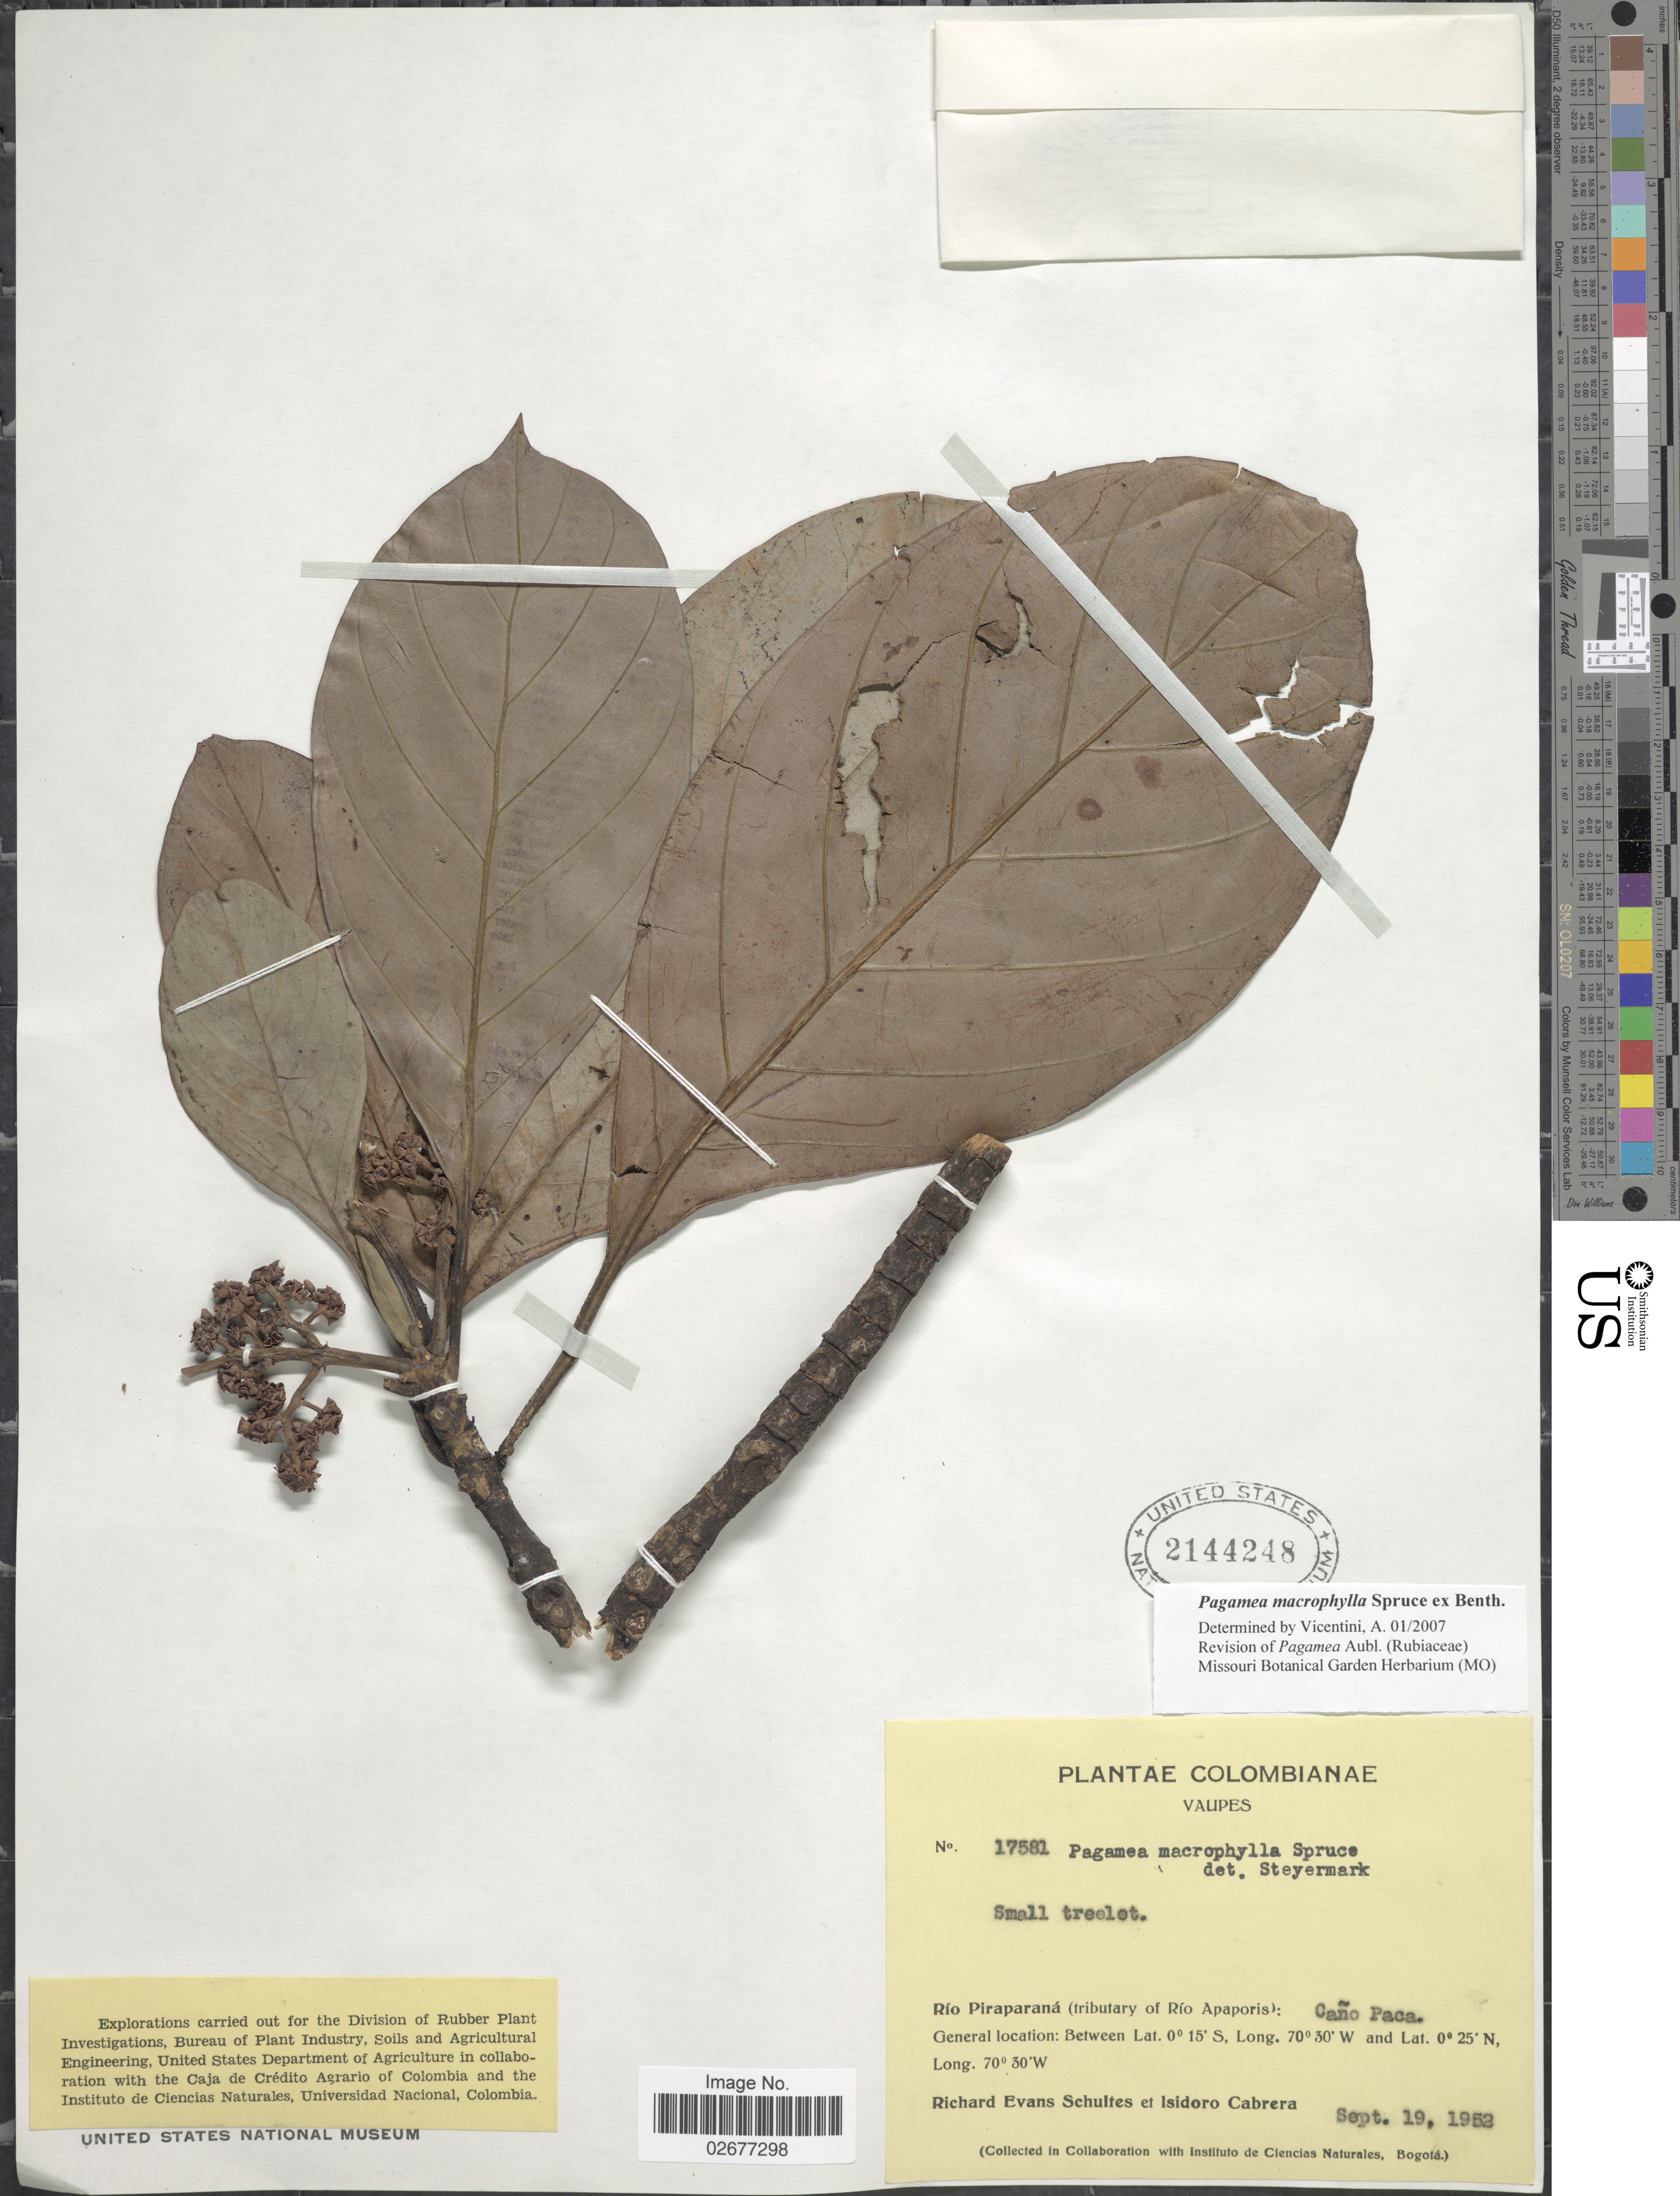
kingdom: Plantae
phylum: Tracheophyta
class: Magnoliopsida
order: Gentianales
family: Rubiaceae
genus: Pagamea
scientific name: Pagamea macrophylla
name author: Spruce ex Benth.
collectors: R. E. Schultes & I. Cabrera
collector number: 17581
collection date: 1952-09-19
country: Colombia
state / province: Vaupés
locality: Rio Piraparana (tributary of Rio Apaporis): Cano Paca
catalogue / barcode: US 2144248